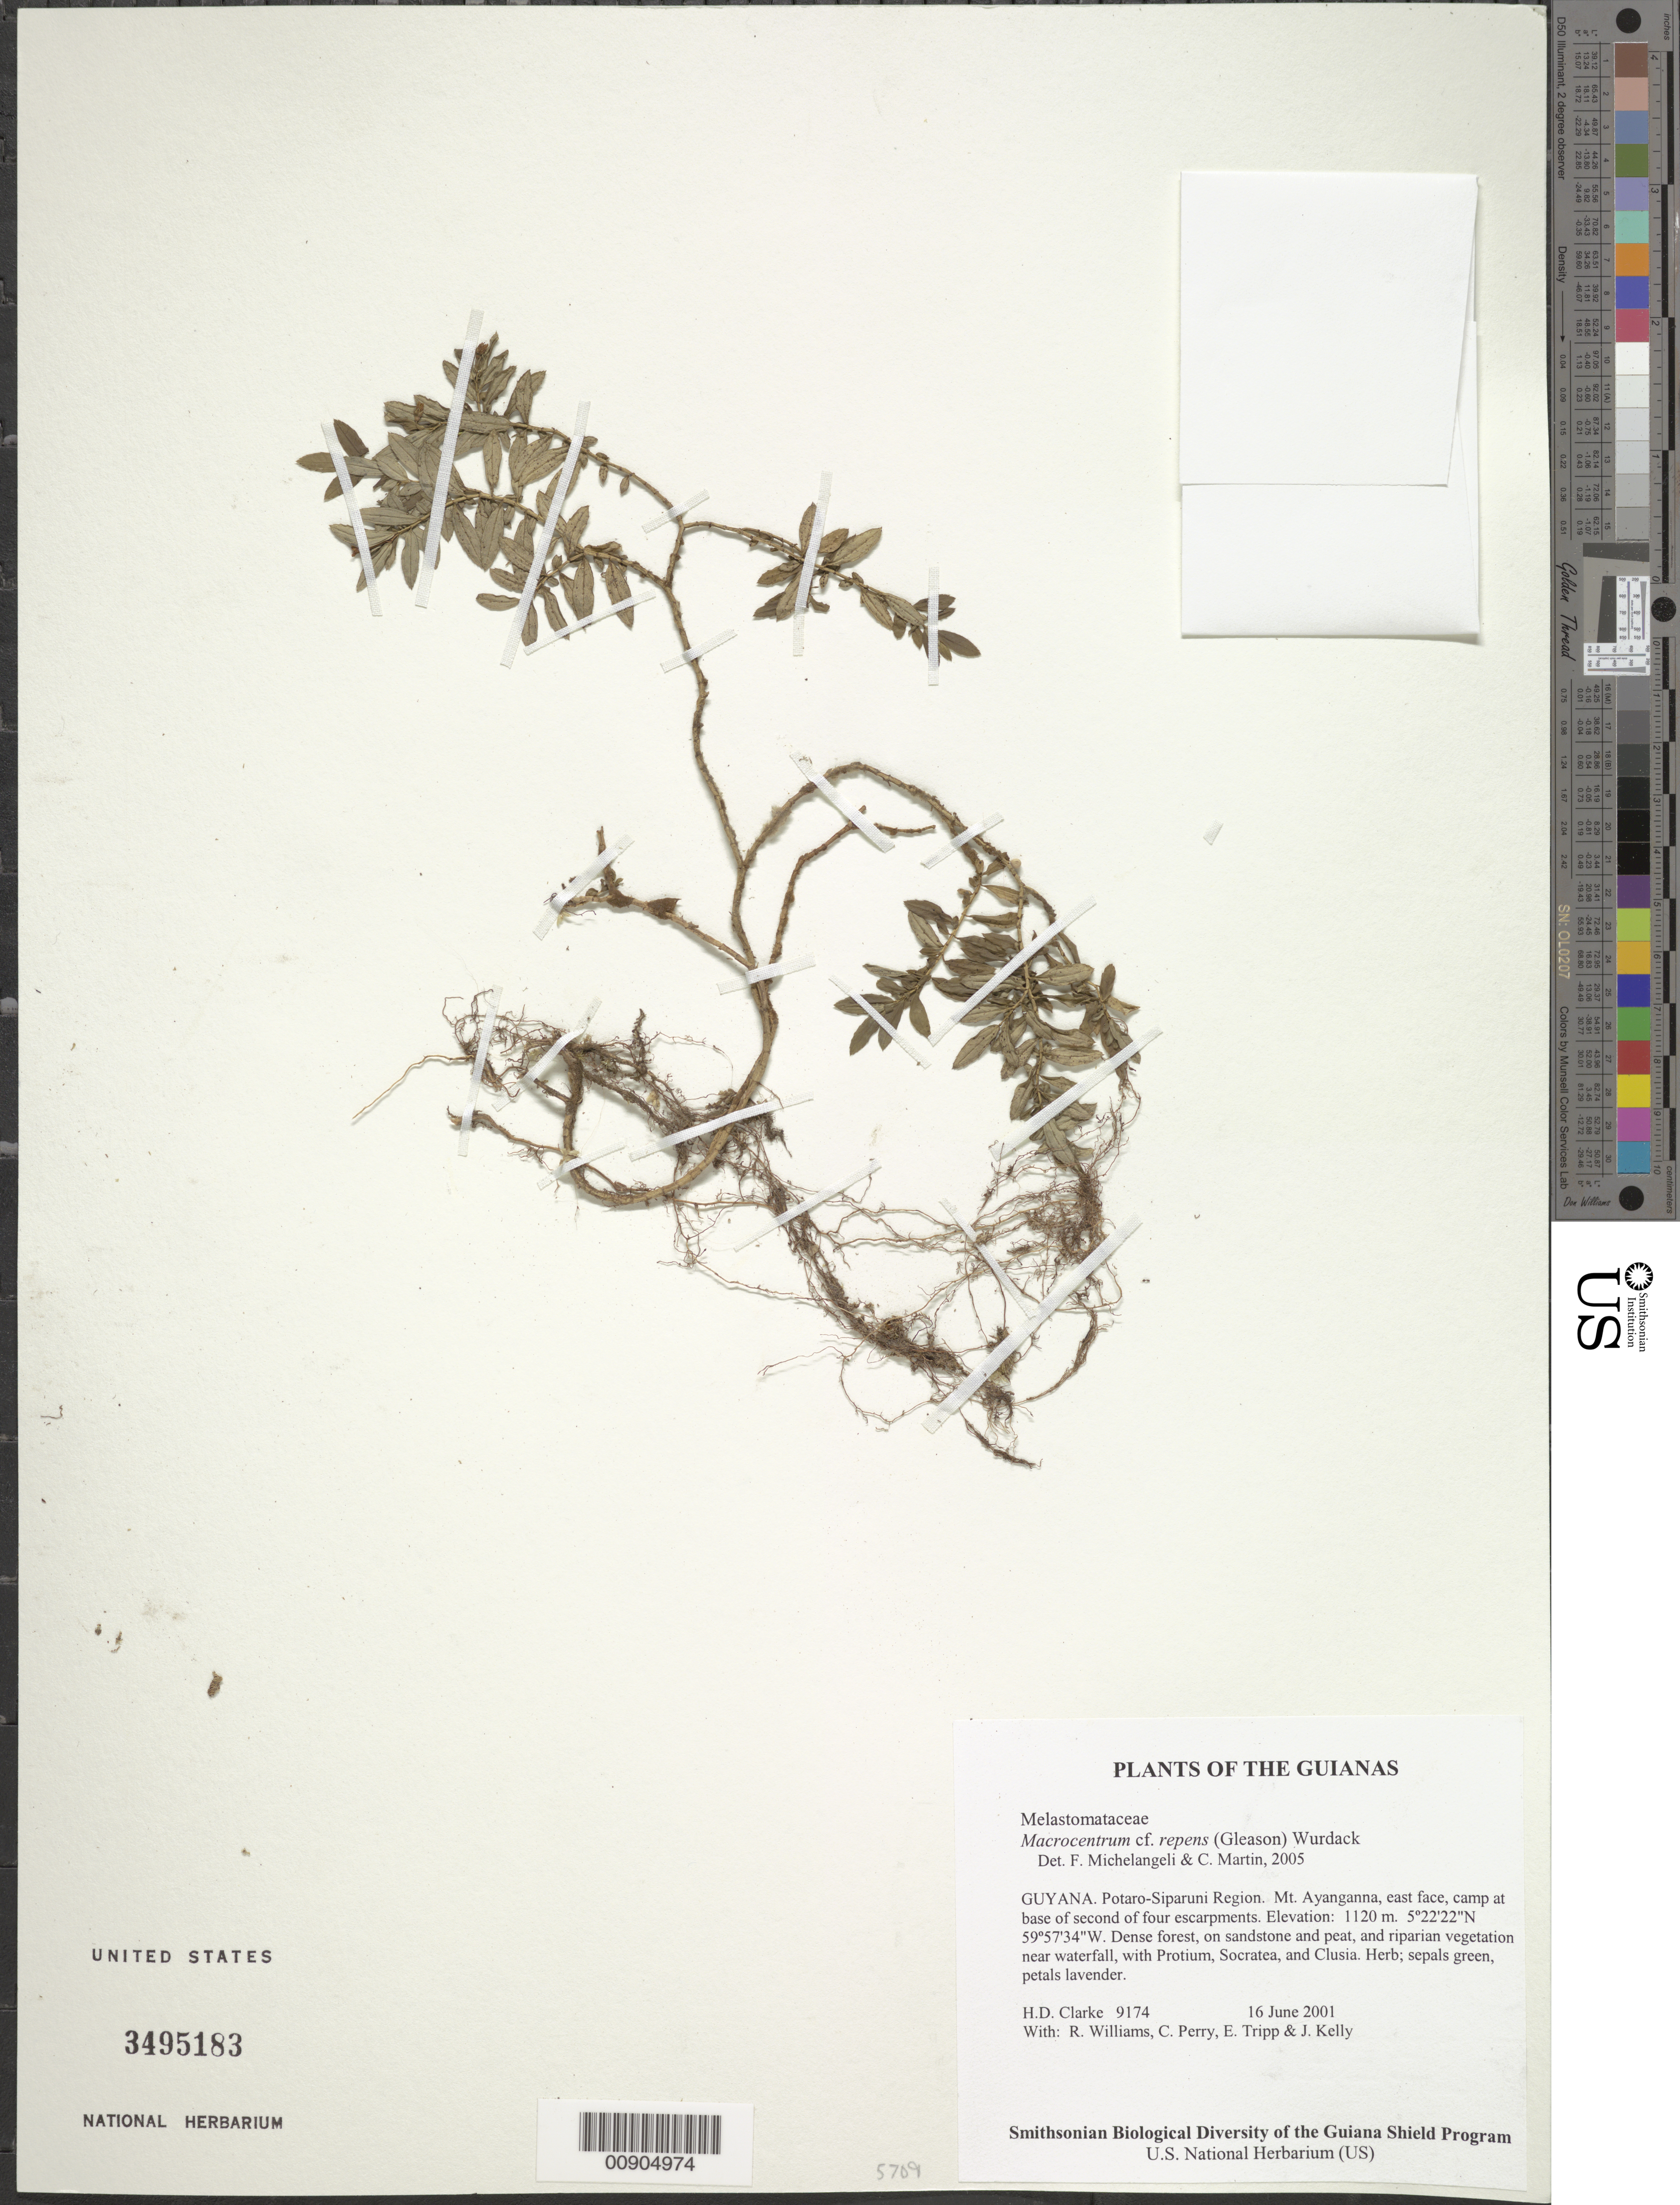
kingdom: Plantae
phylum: Tracheophyta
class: Magnoliopsida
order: Myrtales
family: Melastomataceae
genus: Macrocentrum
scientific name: Macrocentrum repens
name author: (Gleason) Wurdack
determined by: Michelangeli, F. A.; Martin, C.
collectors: H. D. Clarke, R. Williams, C. Perry, E. Tripp & J. Kelly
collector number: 9174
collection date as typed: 16 June 2001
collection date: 2001-06-16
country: Guyana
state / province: Potaro-Siparuni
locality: Mt. Ayanganna, east face, camp at base of second of four escarpments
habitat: Dense forest, on sandstone and peat, and riparian vegetation near waterfall, with Protium, Socratea, and Clusia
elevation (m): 1120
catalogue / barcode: US 3495183